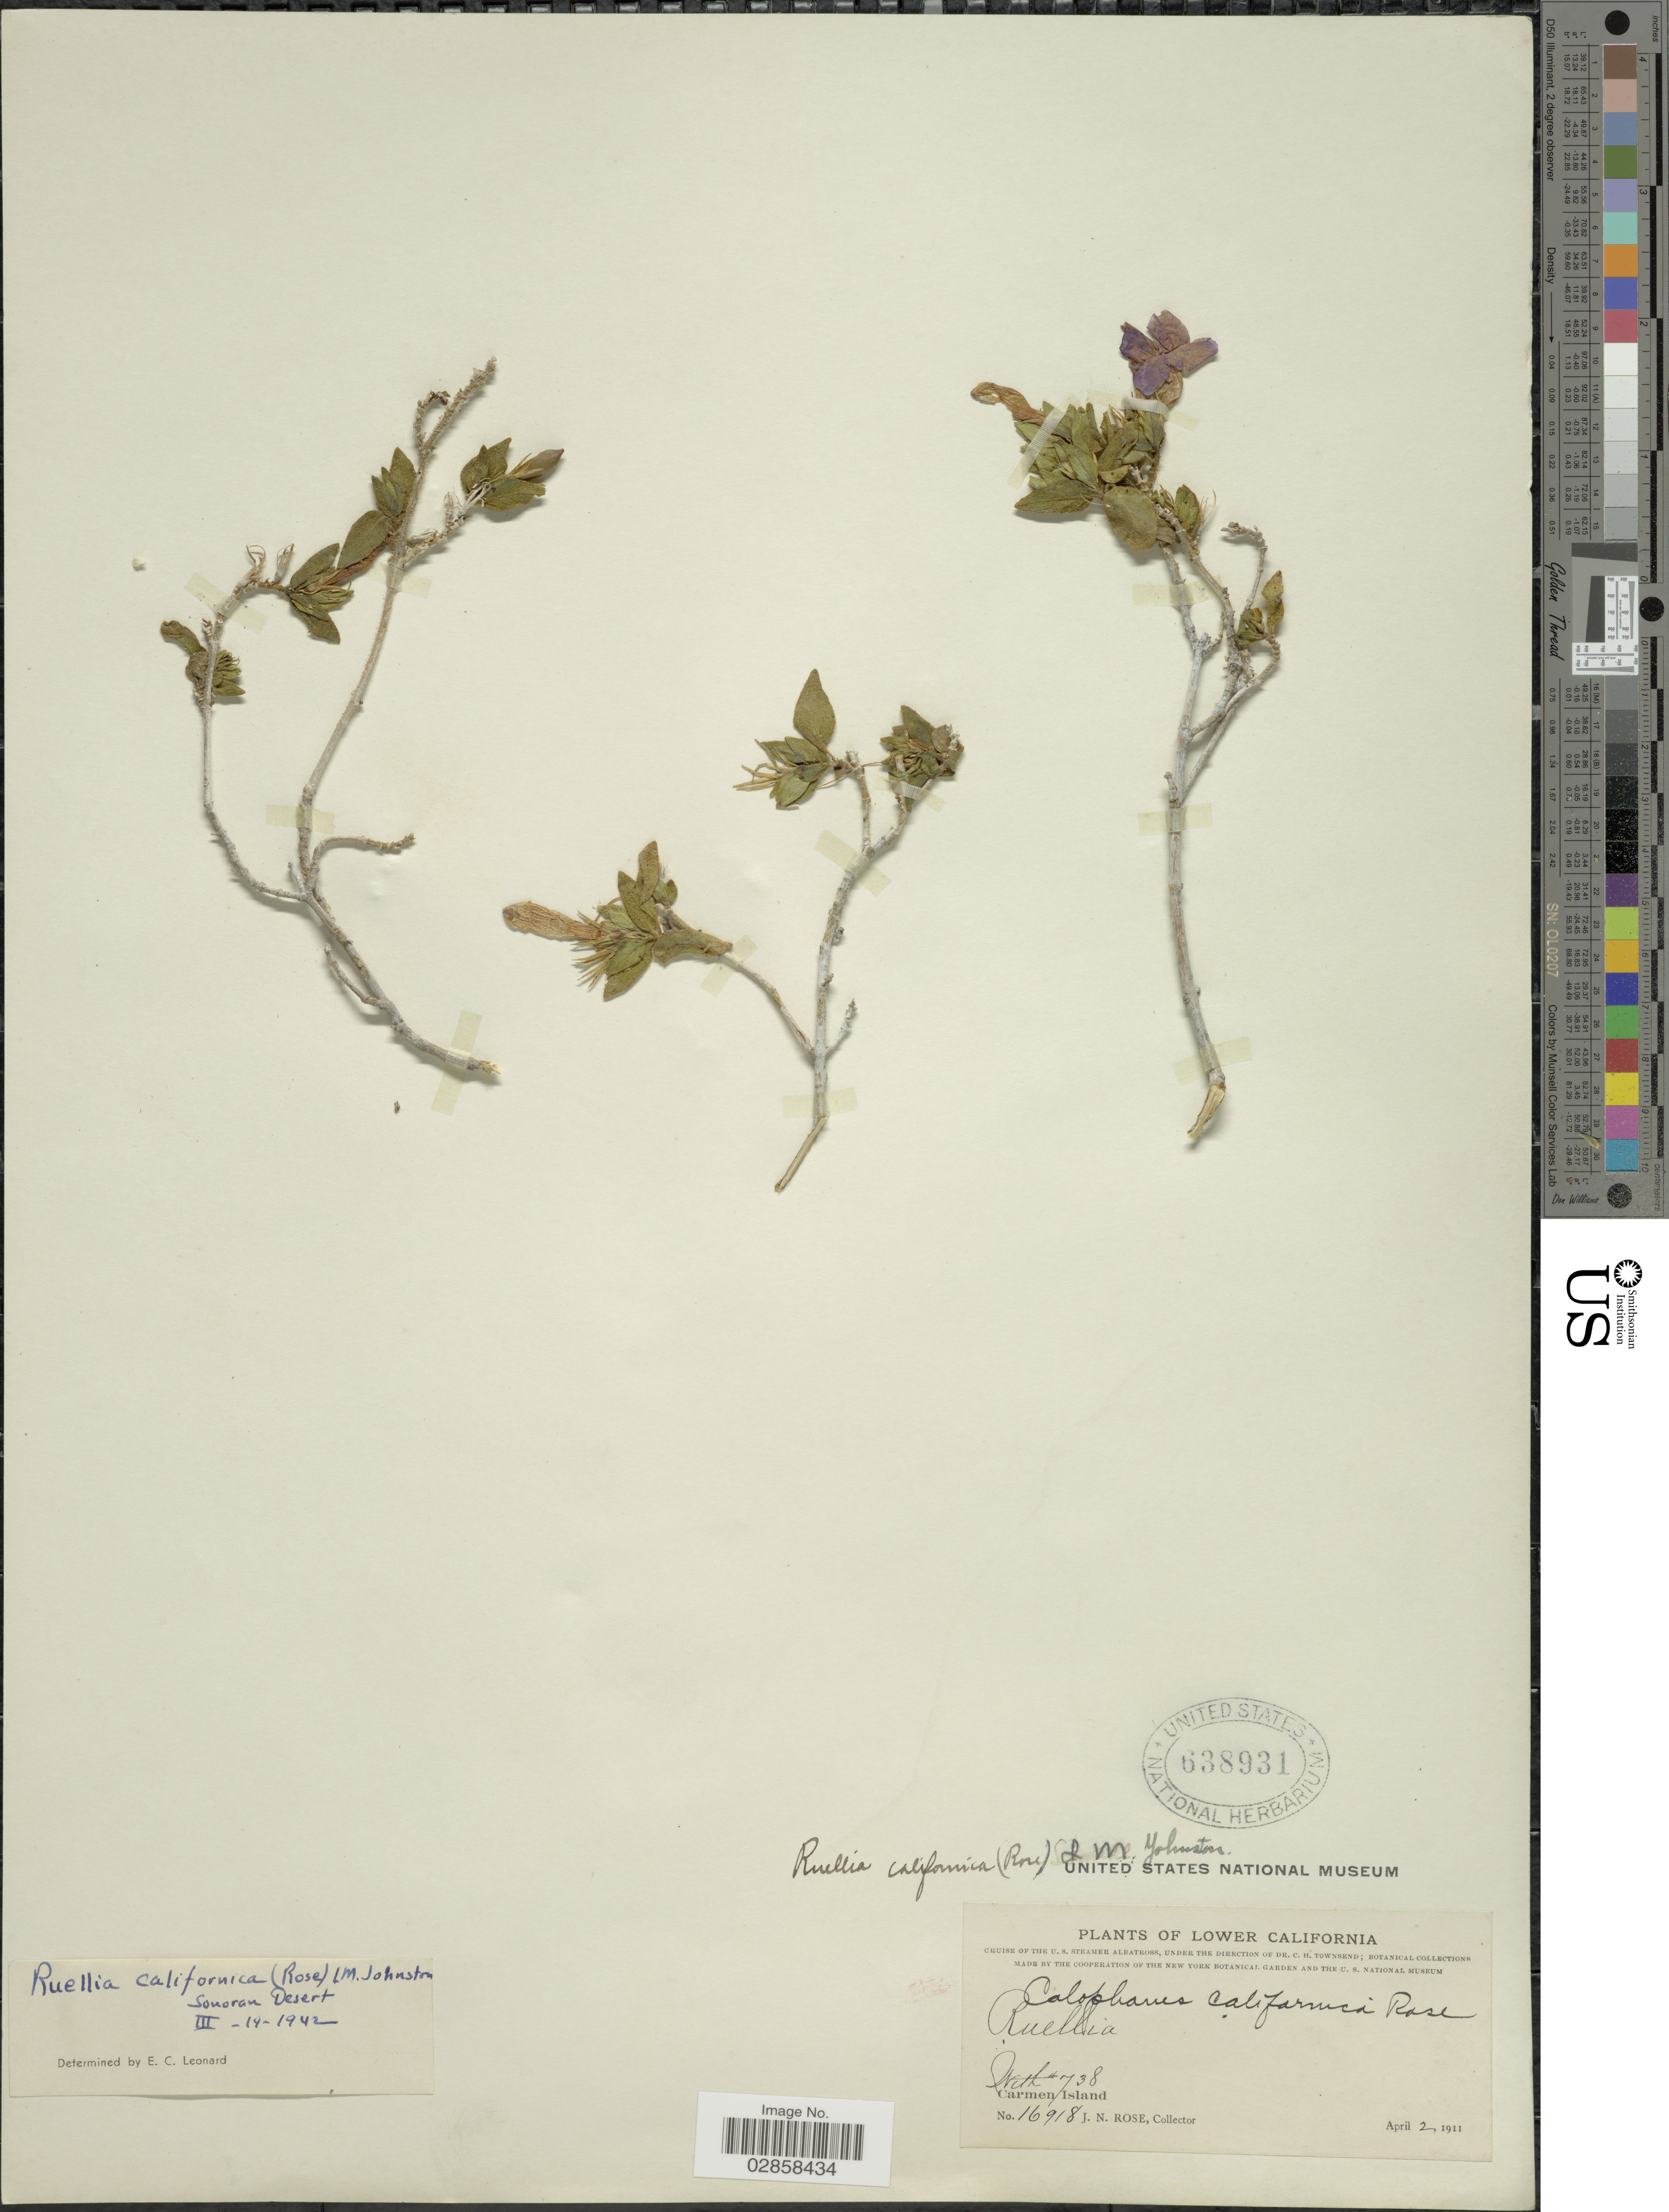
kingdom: Plantae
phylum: Tracheophyta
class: Magnoliopsida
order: Lamiales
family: Acanthaceae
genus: Ruellia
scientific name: Ruellia californica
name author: (Rose) I.M. Johnst.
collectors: J. N. Rose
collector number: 16918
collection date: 1911-04-02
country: Mexico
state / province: Baja California Sur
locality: Lower California. With #738. Carmen Island.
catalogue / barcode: US 638931